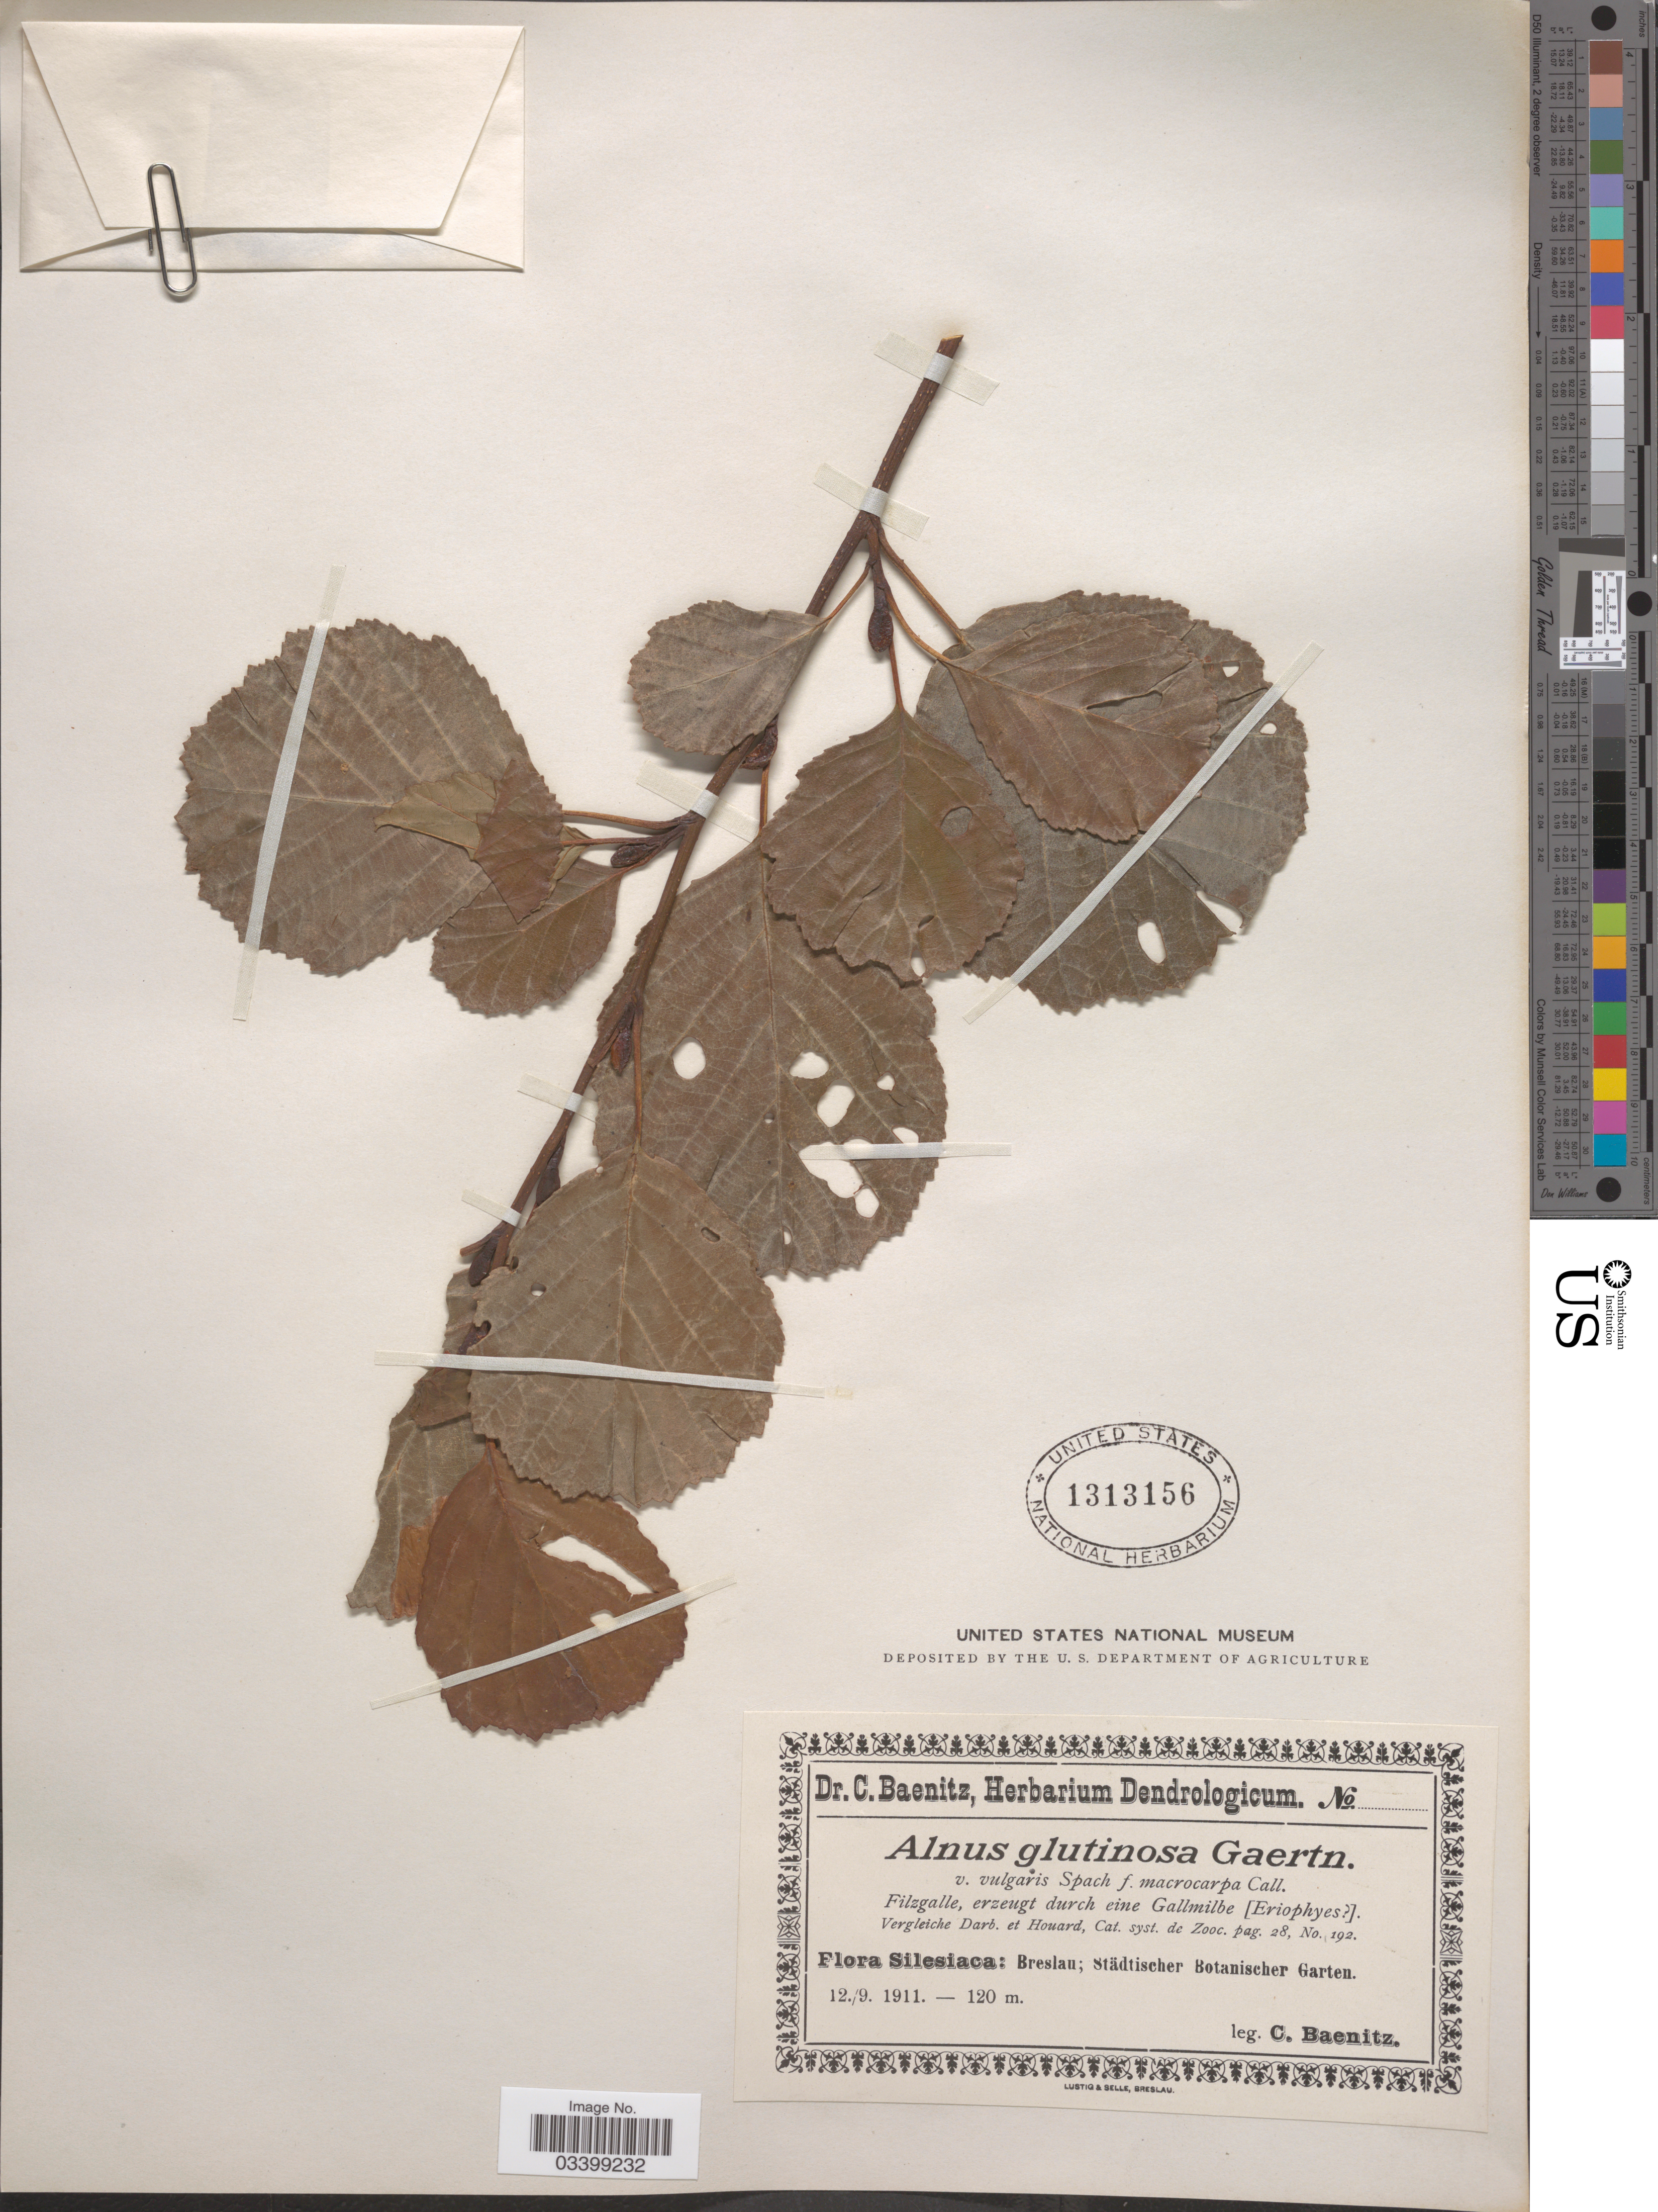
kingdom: Plantae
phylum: Tracheophyta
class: Magnoliopsida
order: Fagales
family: Betulaceae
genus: Alnus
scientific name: Alnus glutinosa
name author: (L.) Gaertn.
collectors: C. G. Baenitz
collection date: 1911-09-12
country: Poland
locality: Silesiaca: Breslau; Städtischer Botanischer Garten.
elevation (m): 120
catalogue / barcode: US 1313156